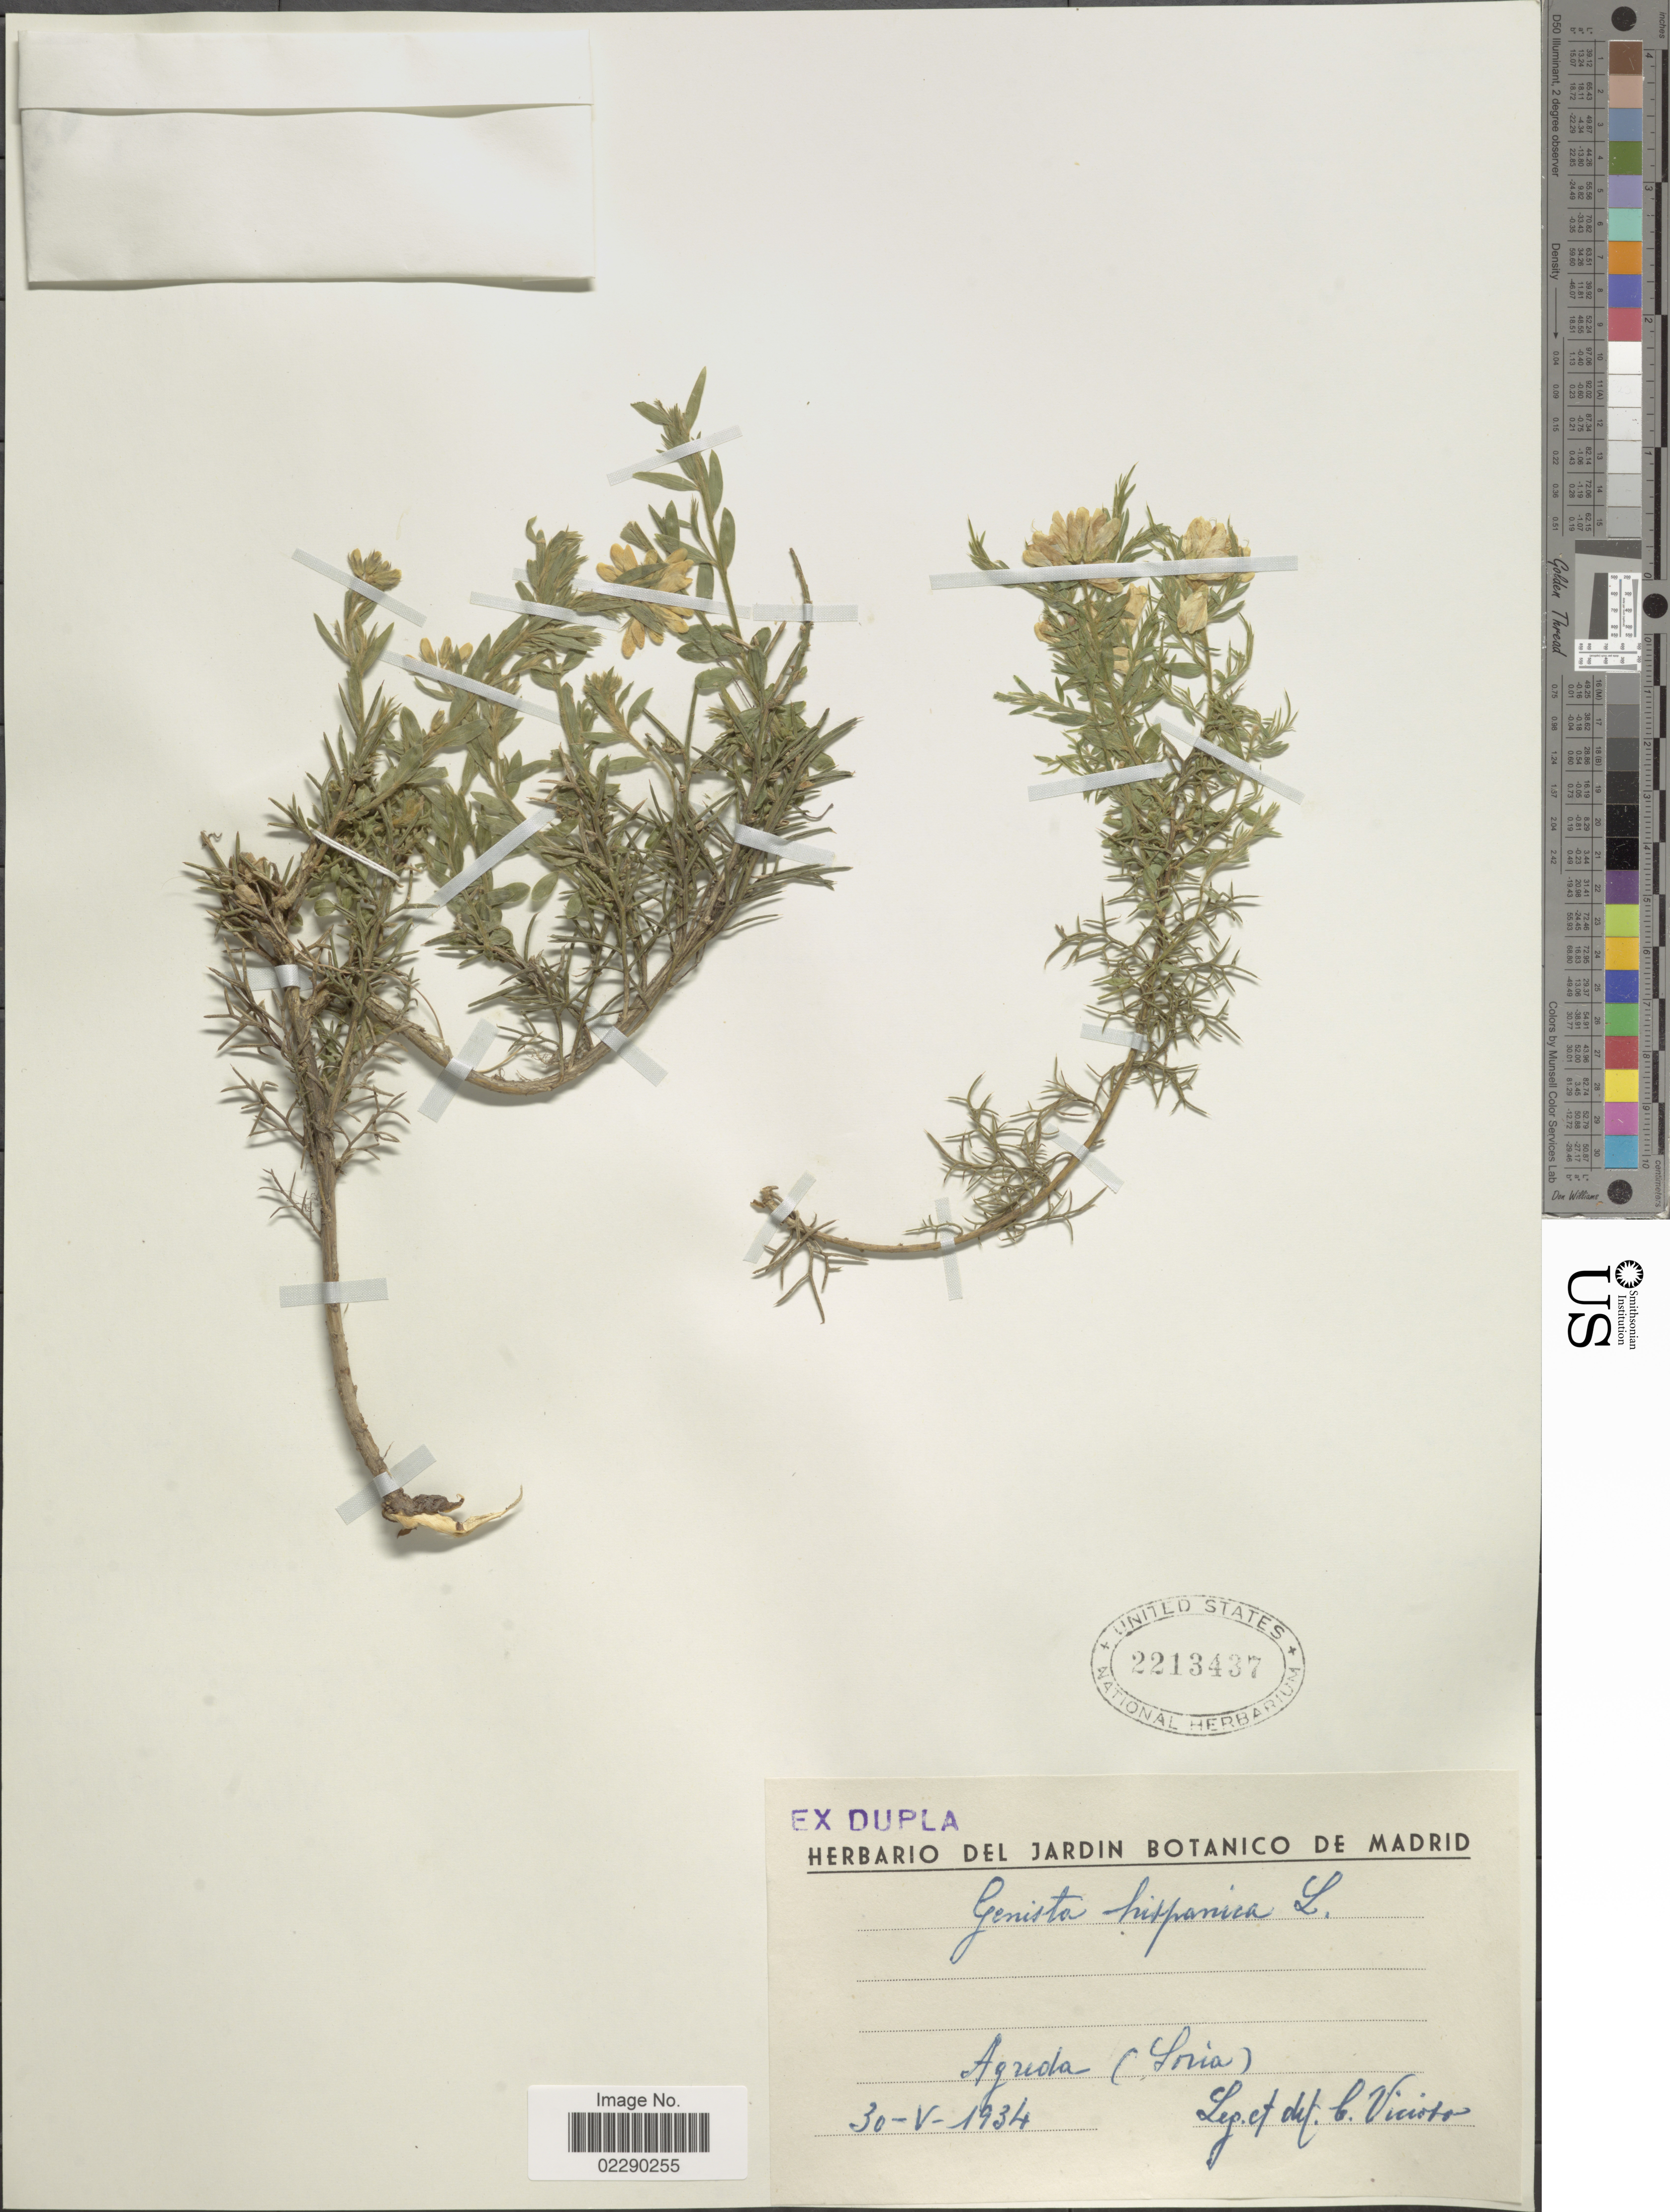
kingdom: Plantae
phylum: Tracheophyta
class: Magnoliopsida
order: Fabales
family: Fabaceae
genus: Genista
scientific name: Genista hispanica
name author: L.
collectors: C. Vicioso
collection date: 1934-05-30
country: Spain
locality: Agreda (Soria)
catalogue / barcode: US 2213437